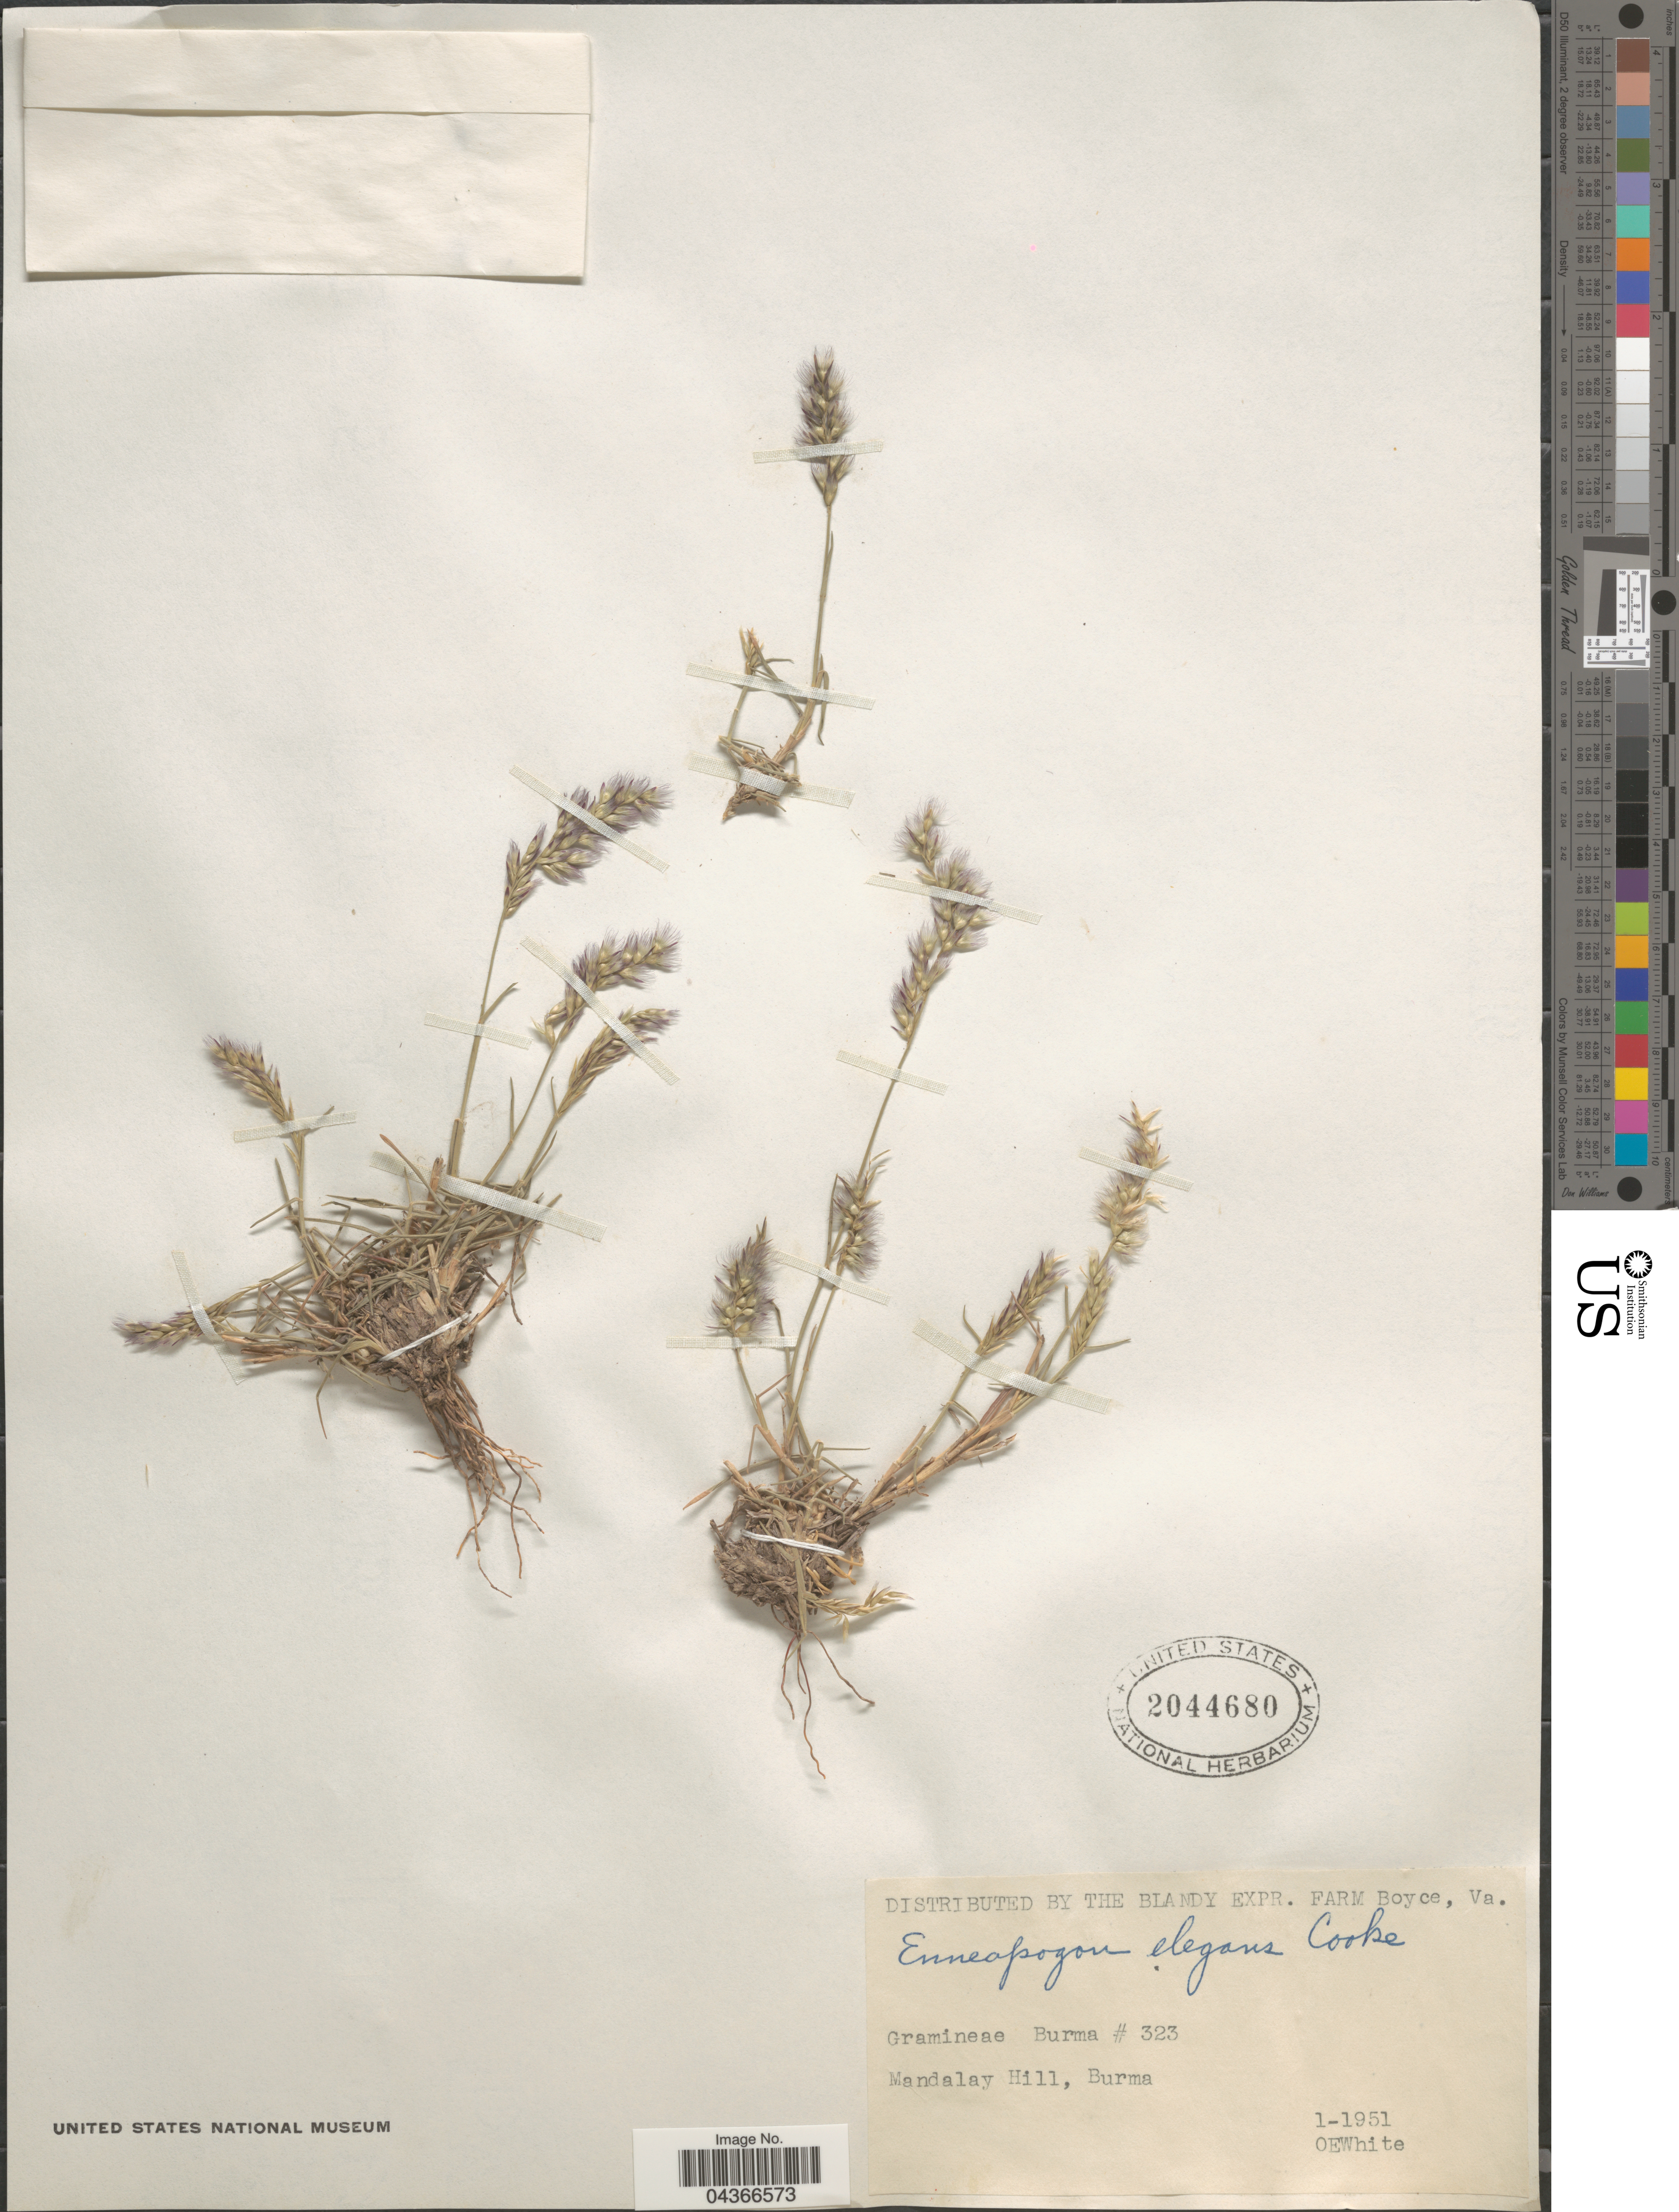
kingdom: Plantae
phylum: Tracheophyta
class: Liliopsida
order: Poales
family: Poaceae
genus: Enneapogon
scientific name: Enneapogon persicus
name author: Boiss.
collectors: O. E. White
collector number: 323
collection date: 1951-01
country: Myanmar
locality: Mandalay Hill, Burma.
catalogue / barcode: US 2044680